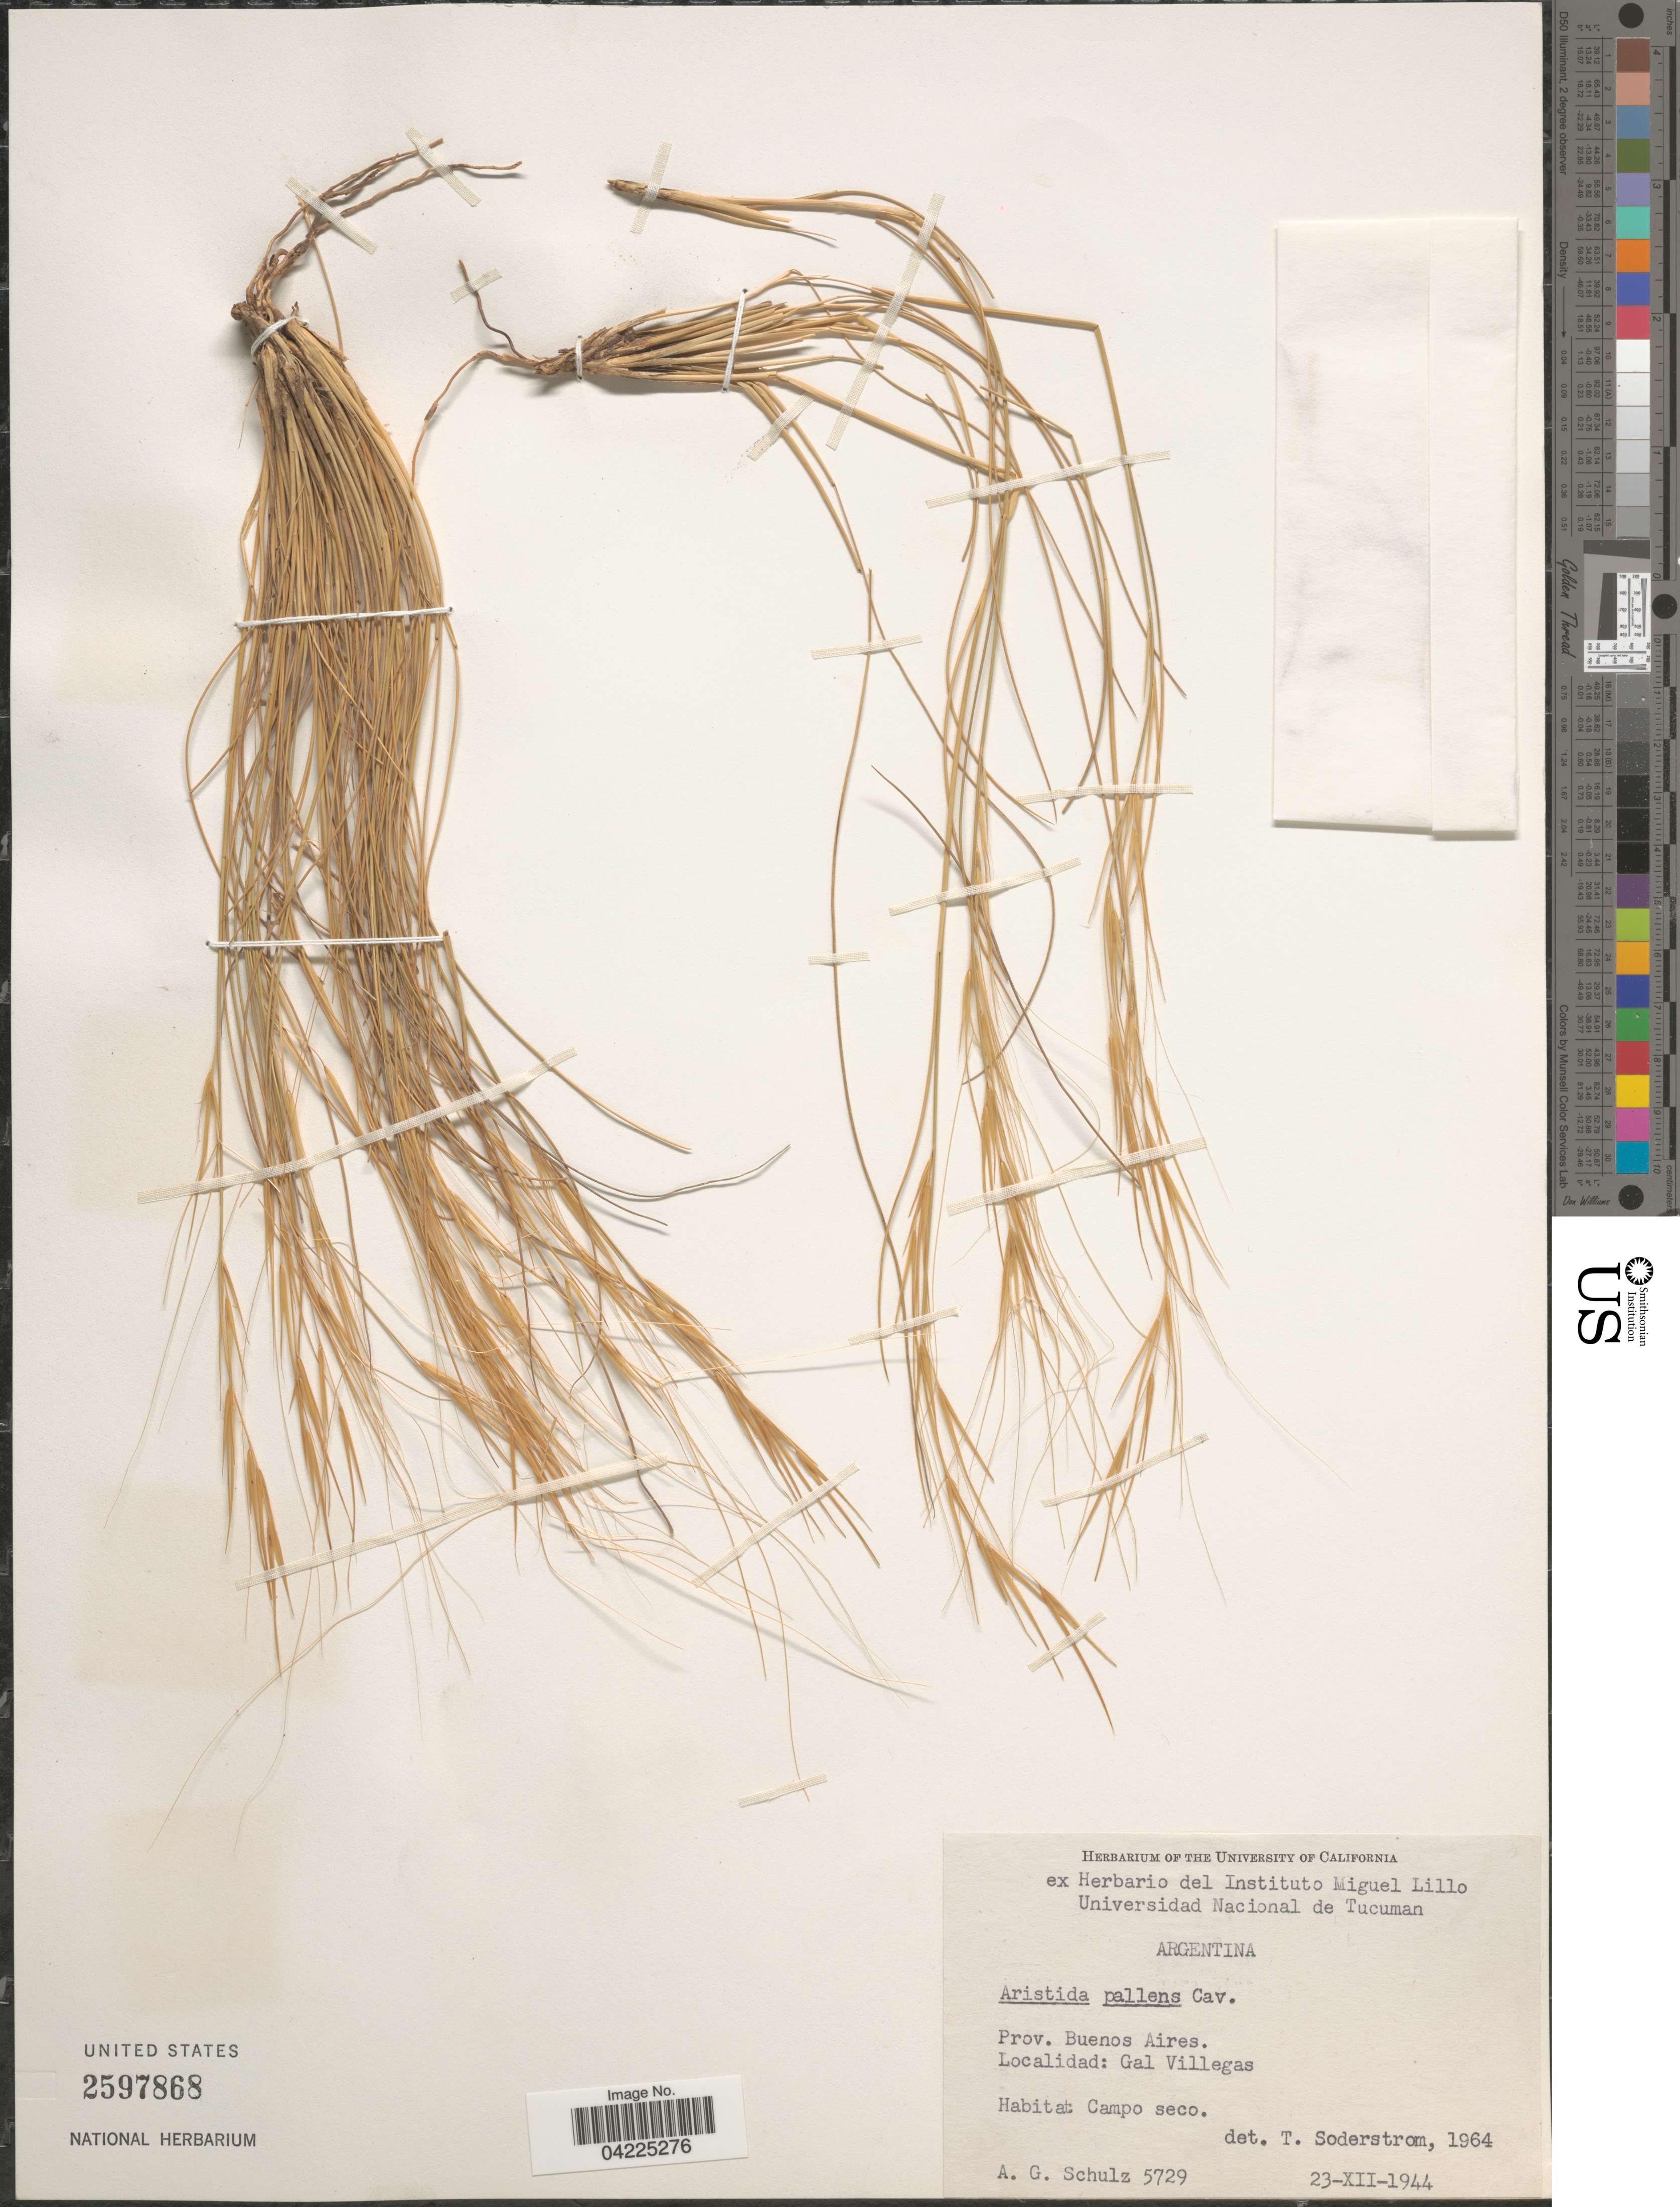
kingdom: Plantae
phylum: Tracheophyta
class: Liliopsida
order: Poales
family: Poaceae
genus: Aristida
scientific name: Aristida pallens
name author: Cav.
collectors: A. G. Schulz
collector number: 5729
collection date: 1944-12-23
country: Argentina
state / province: Buenos Aires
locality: Gal Villegas.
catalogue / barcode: US 2597868